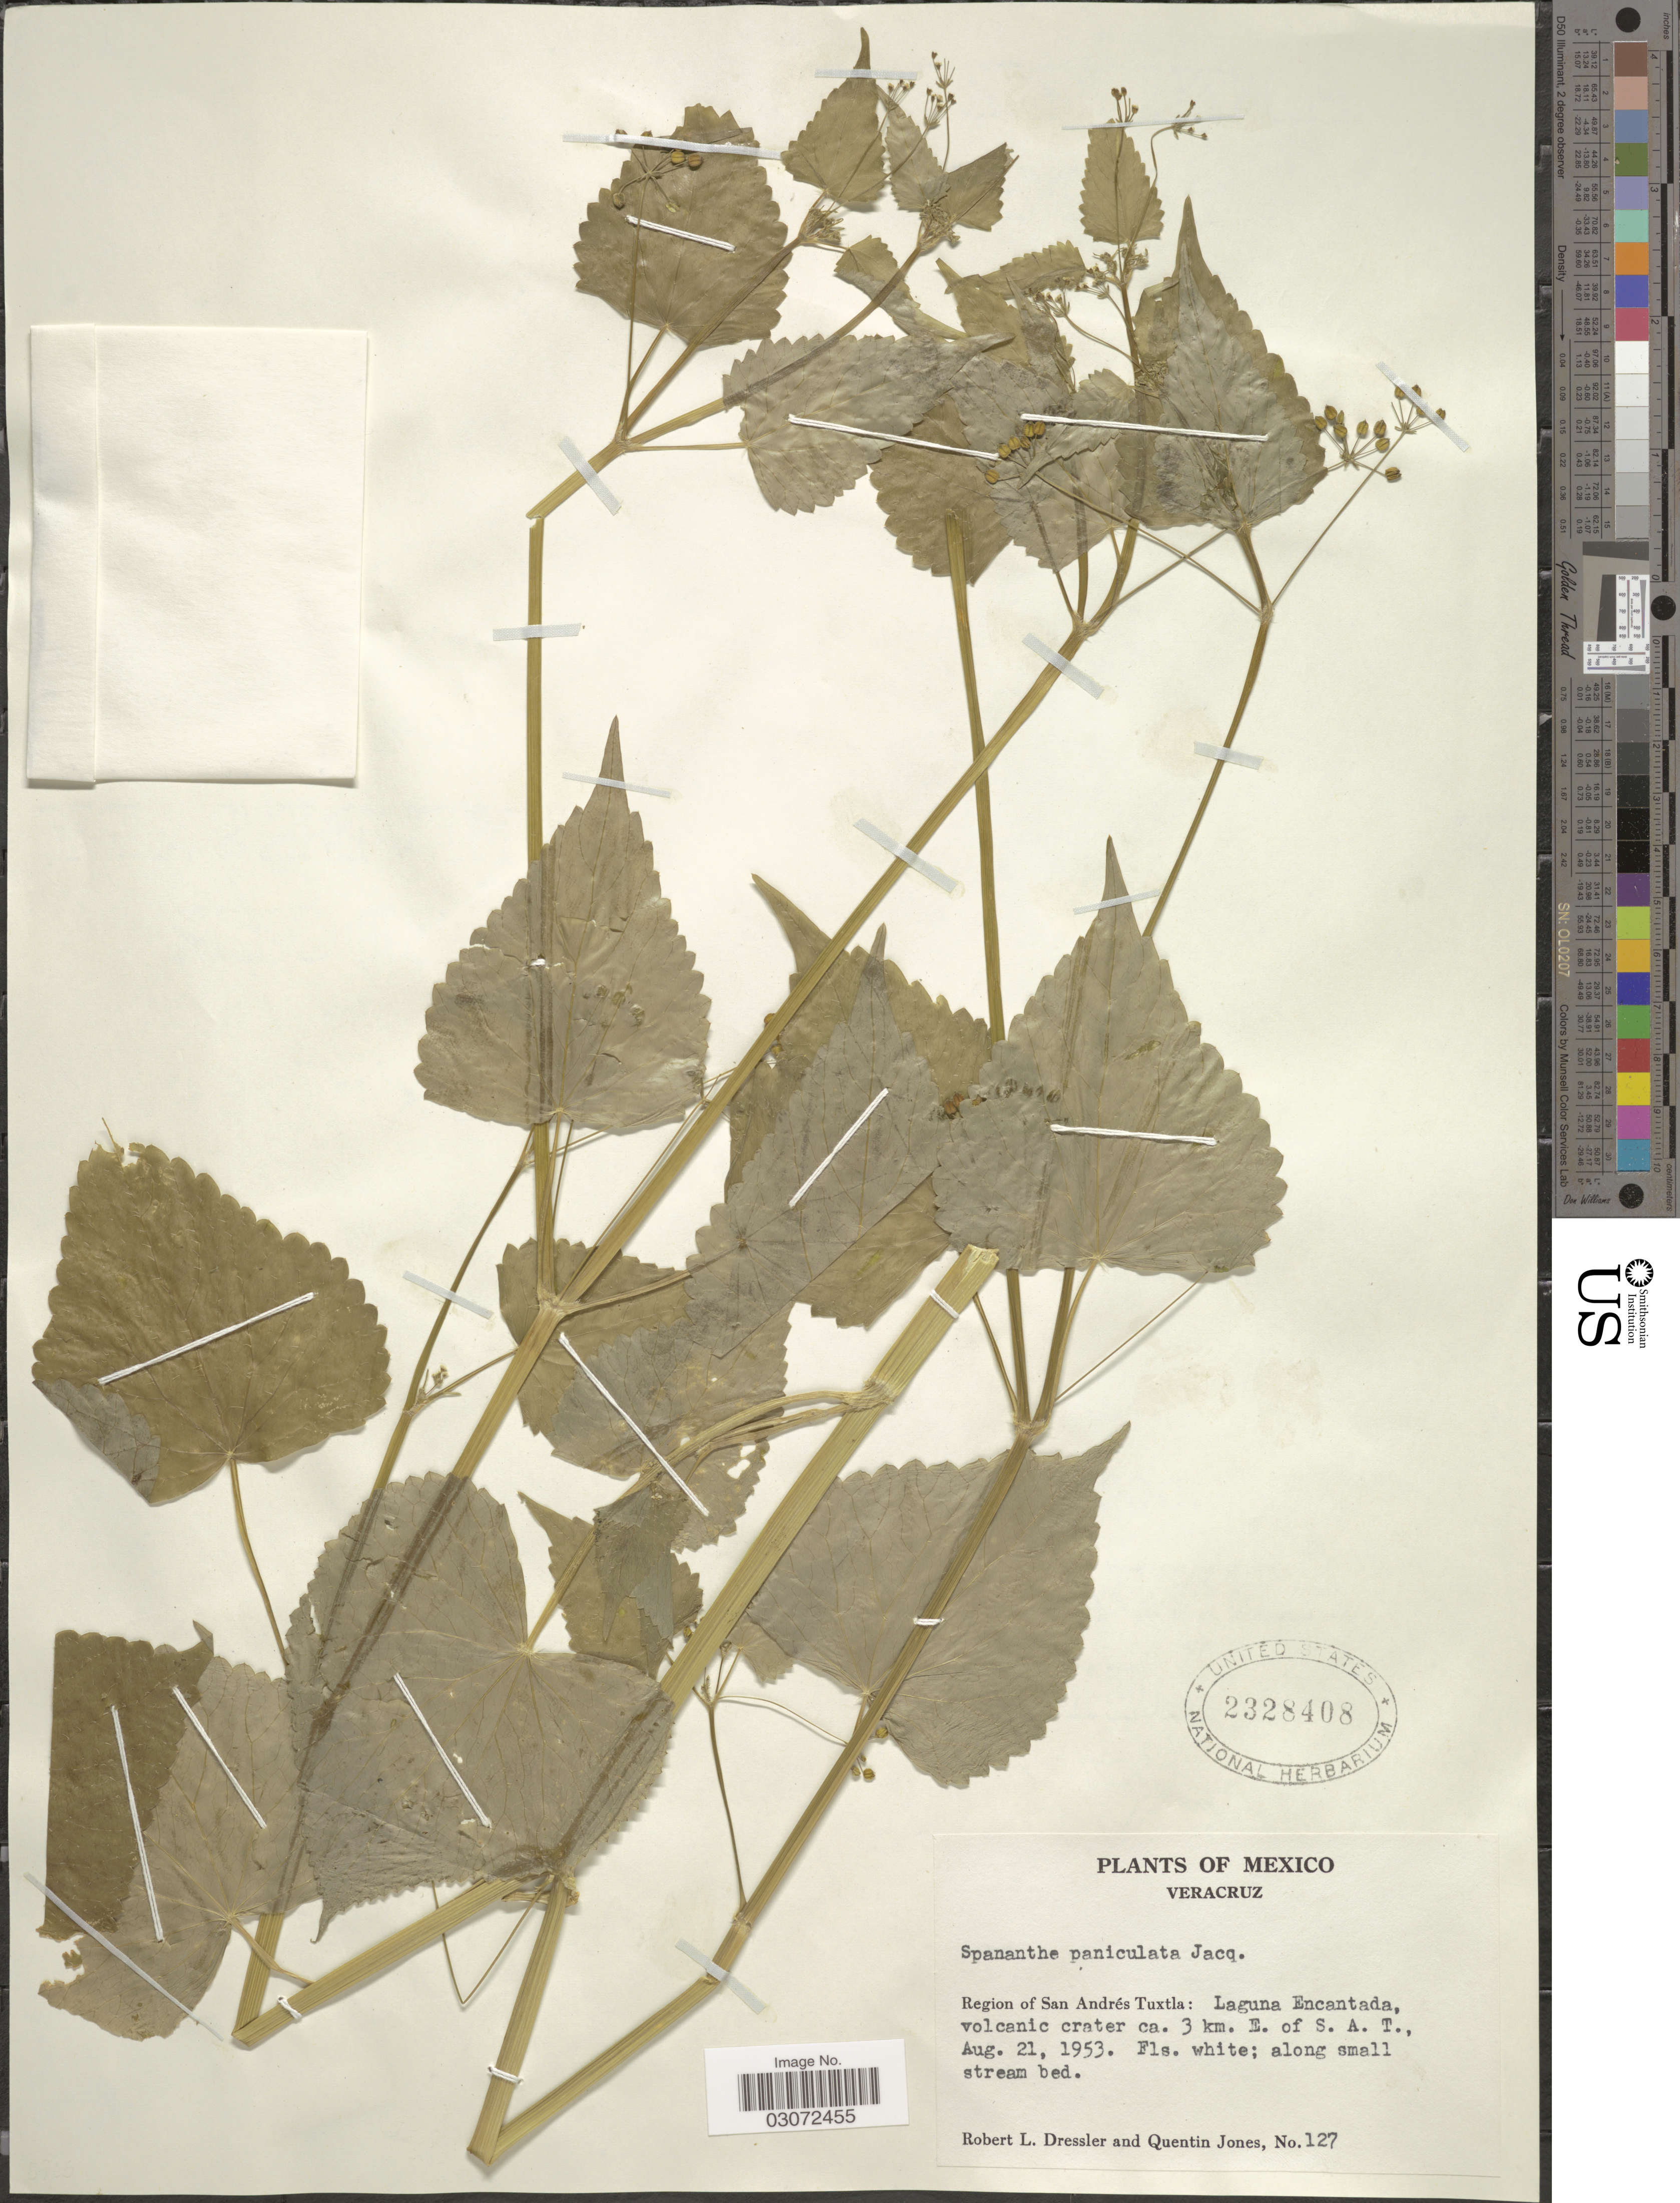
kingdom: Plantae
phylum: Tracheophyta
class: Magnoliopsida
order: Apiales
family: Apiaceae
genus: Spananthe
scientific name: Spananthe paniculata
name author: Jacq.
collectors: R. Dressler & Q. Jones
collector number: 127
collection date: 1953-08-21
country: Mexico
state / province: Veracruz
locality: Veracruz, Region of San Andrés Tuxtla: Laguna Encantada, volcanic crater ca. 3 km. E. of S.A.T.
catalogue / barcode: US 2328408